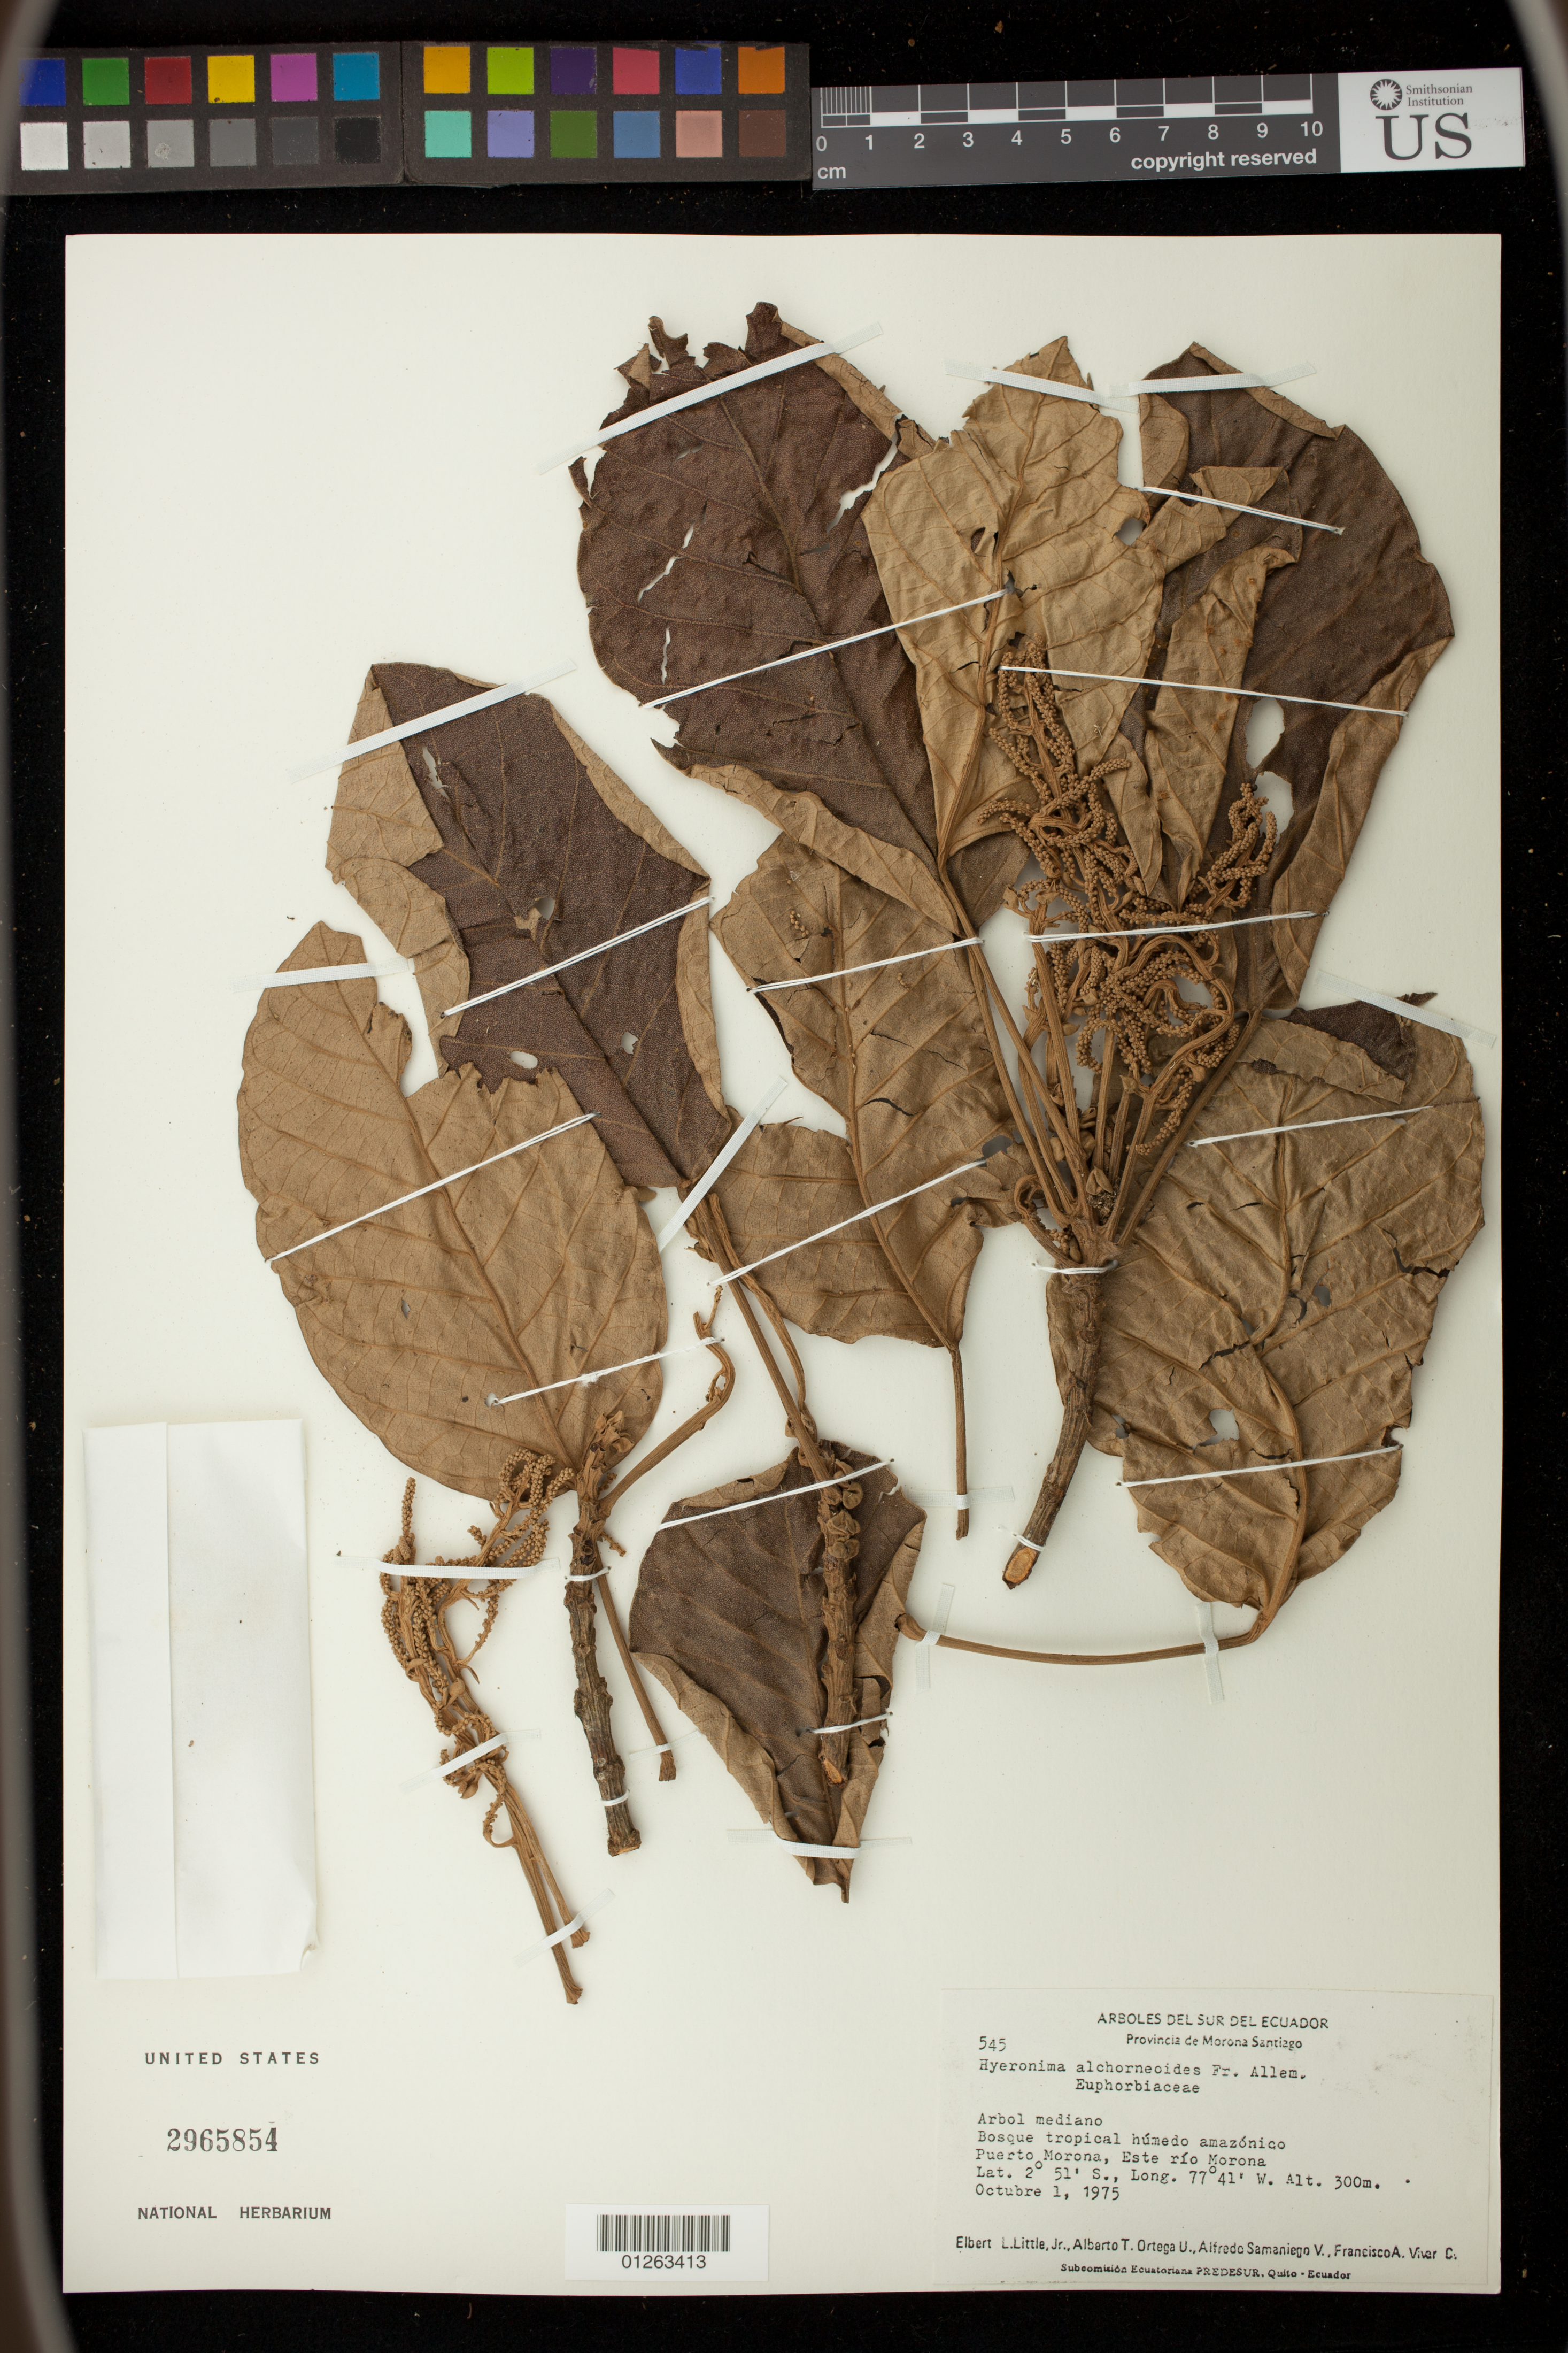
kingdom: Plantae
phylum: Tracheophyta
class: Magnoliopsida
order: Malpighiales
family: Phyllanthaceae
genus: Hieronyma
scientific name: Hieronyma alchorneoides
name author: Allemão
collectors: E. L. Little, A. T. Ortega U., A. V. Samaniego & F. A. Vivar C.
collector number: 545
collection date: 1975-10-01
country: Ecuador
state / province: Morona-Santiago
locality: Puerto Morona, Este rio Morona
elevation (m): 300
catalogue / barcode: US 2965854